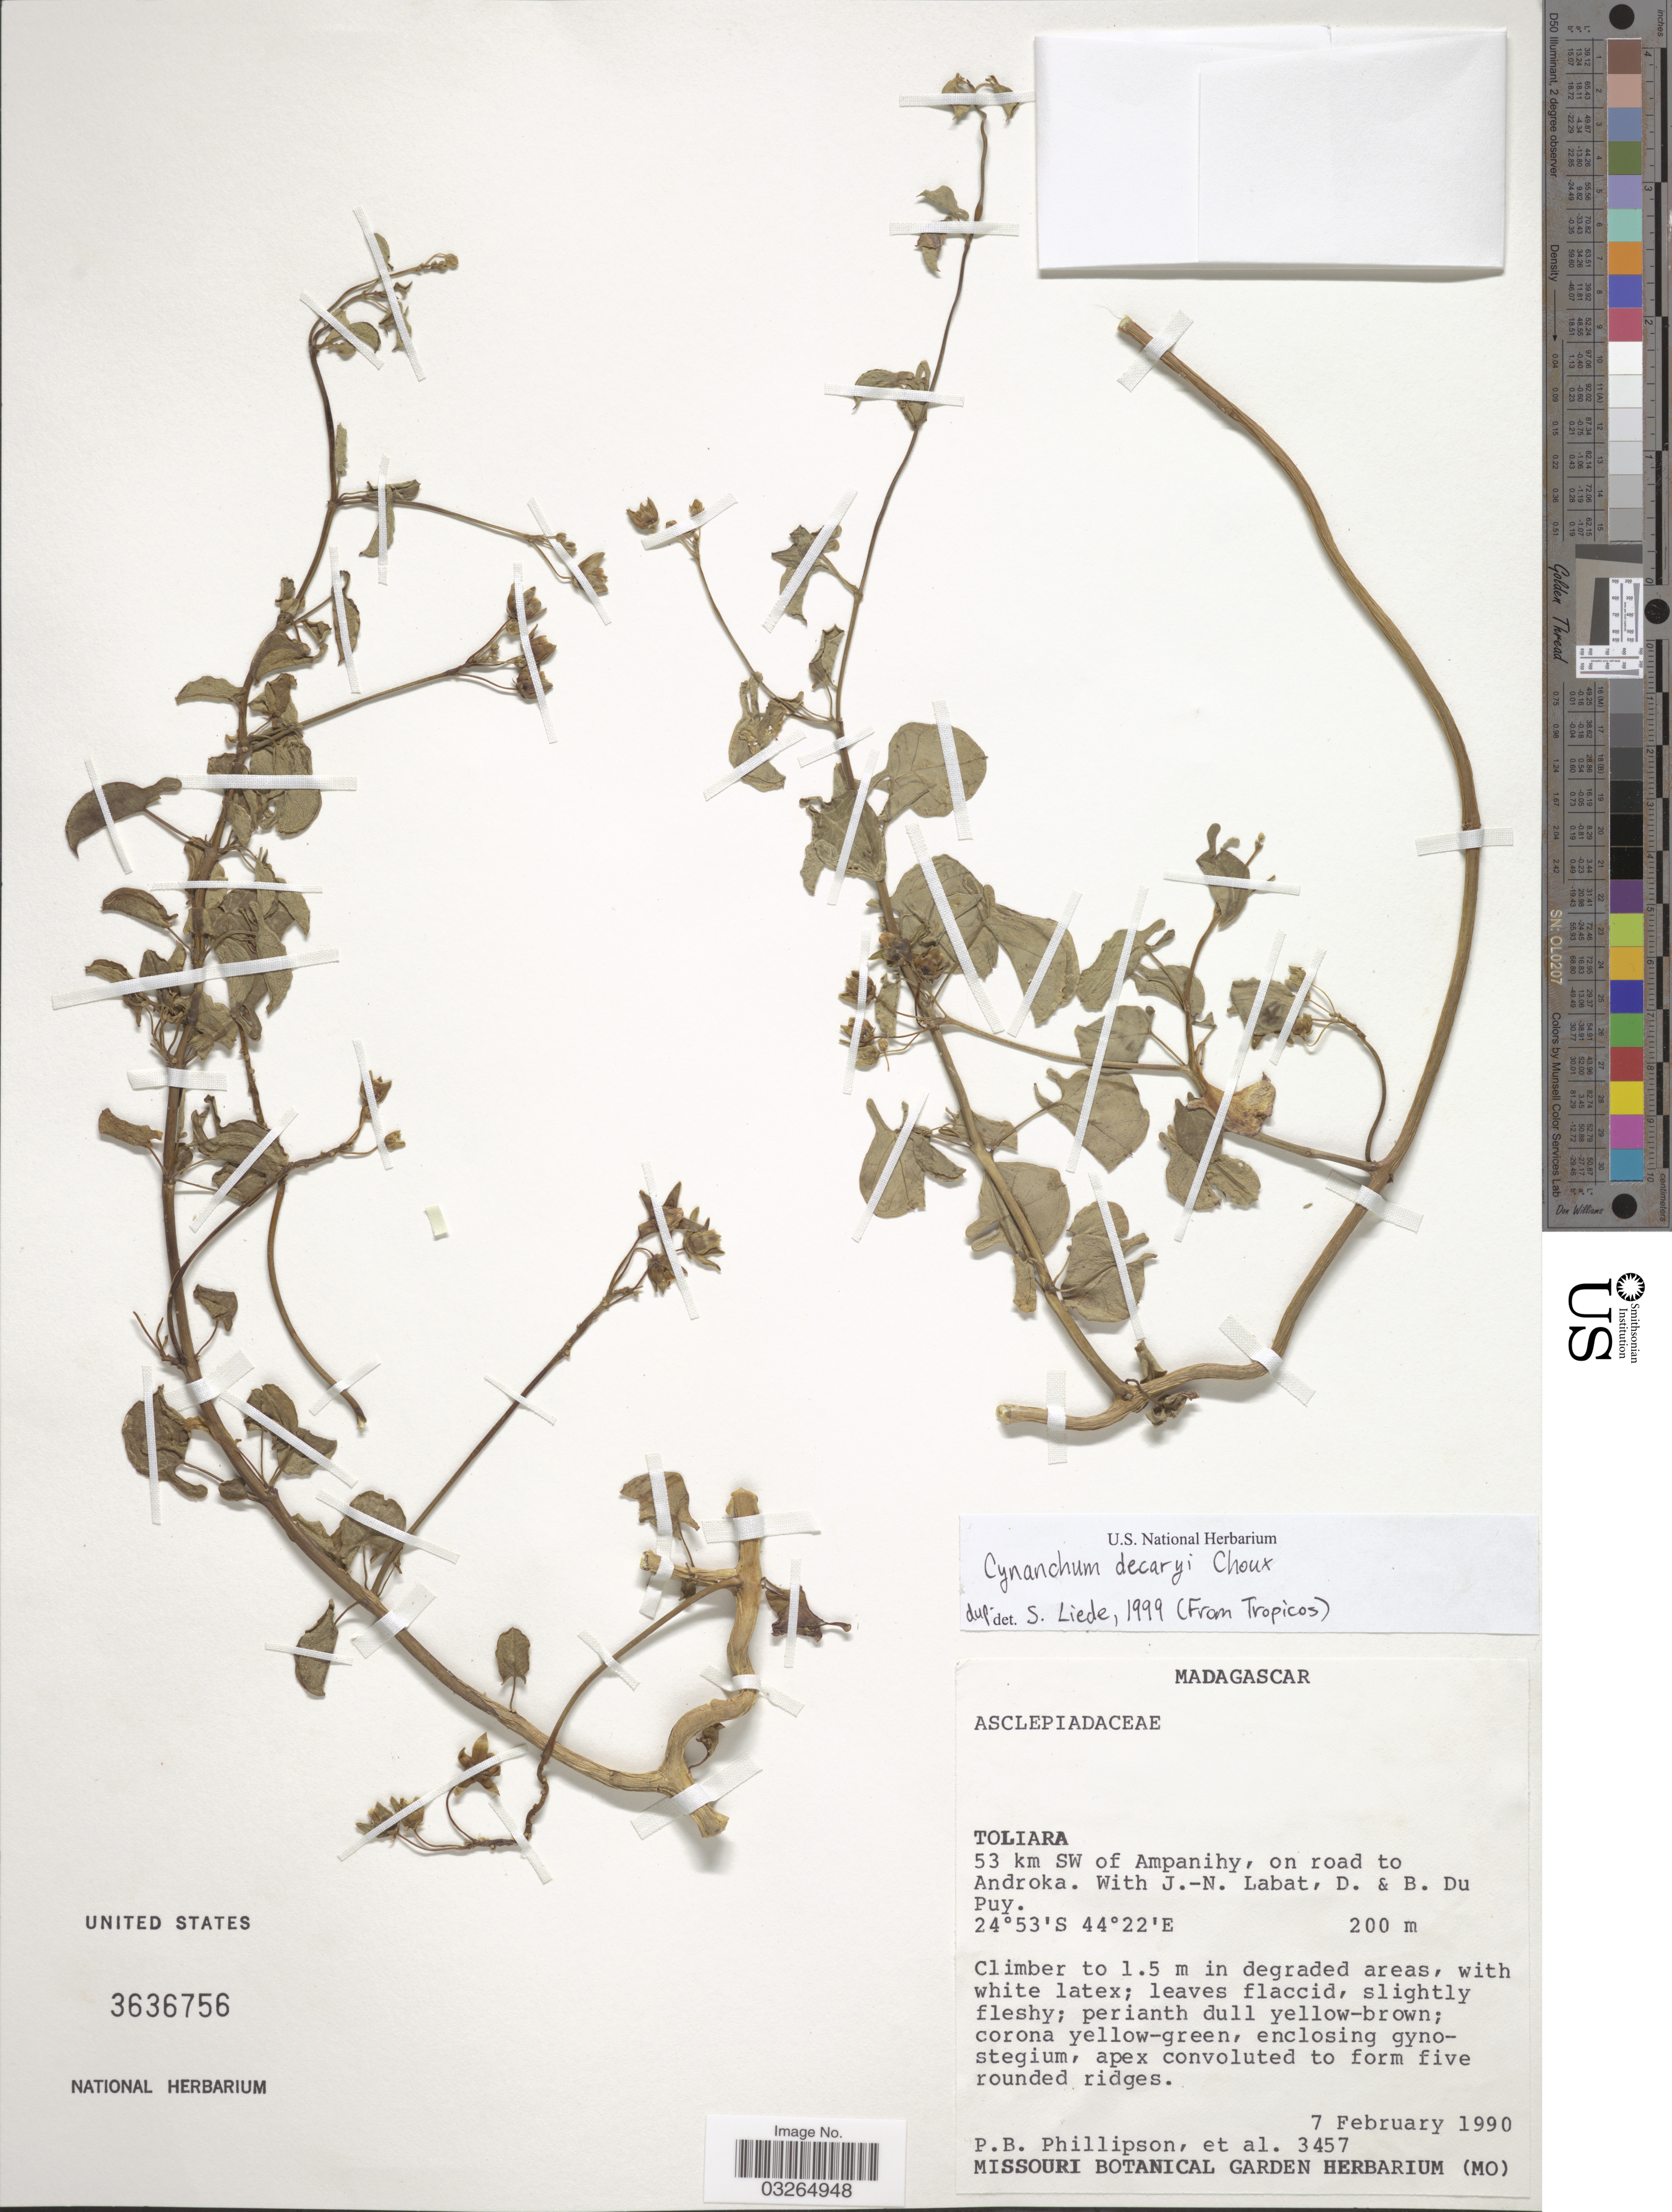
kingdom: Plantae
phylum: Tracheophyta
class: Magnoliopsida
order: Gentianales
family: Apocynaceae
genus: Cynanchum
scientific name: Cynanchum decaryi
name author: Choux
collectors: P. B. Phillipson, J.-N. Labat, D. Du Puy & B. Du Puy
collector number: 3457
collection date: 1990-02-07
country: Madagascar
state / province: Atsimo-Andrefana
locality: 53 km SW of Ampanihy, on road to Androka.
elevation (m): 200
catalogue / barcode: US 3636756